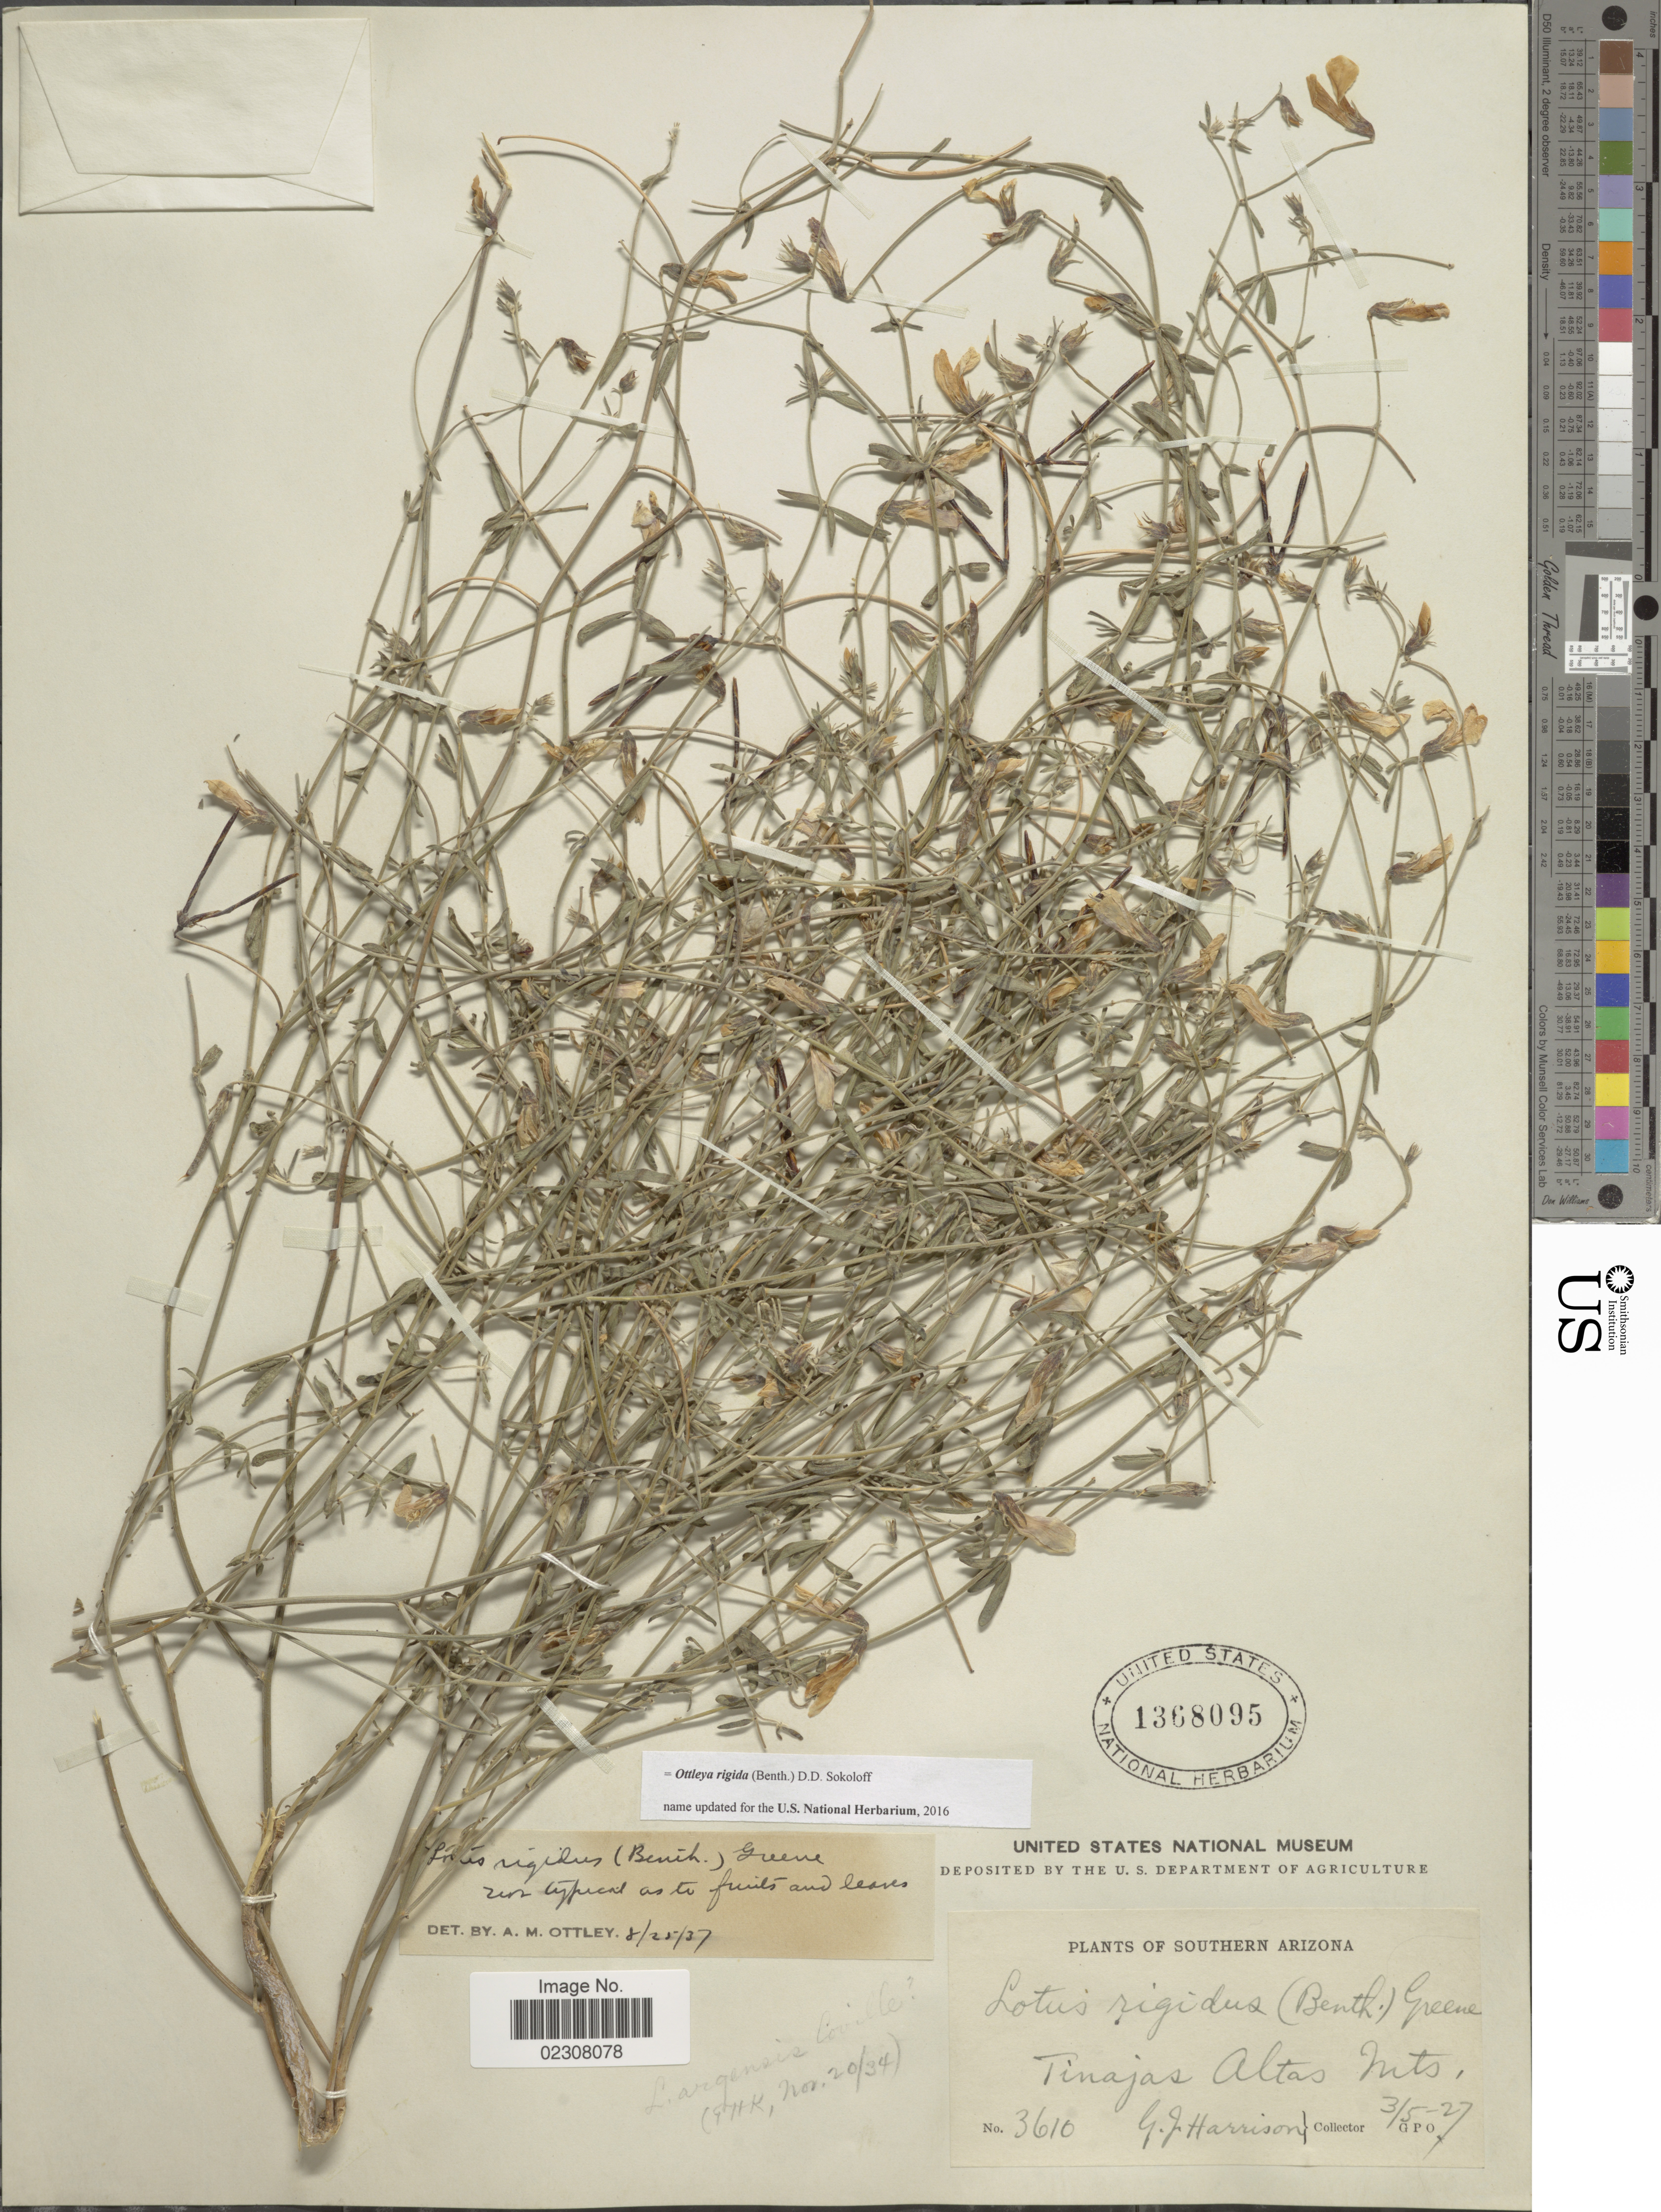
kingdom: Plantae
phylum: Tracheophyta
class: Magnoliopsida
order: Fabales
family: Fabaceae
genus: Ottleya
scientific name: Ottleya rigida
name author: (Benth.) D.D. Sokoloff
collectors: G. J. Harrison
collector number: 3610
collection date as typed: Transcribed d/m/y: 5/3/27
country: United States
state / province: Arizona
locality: Southern Arizona, Tinajas Altas Mts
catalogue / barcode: US 1368095